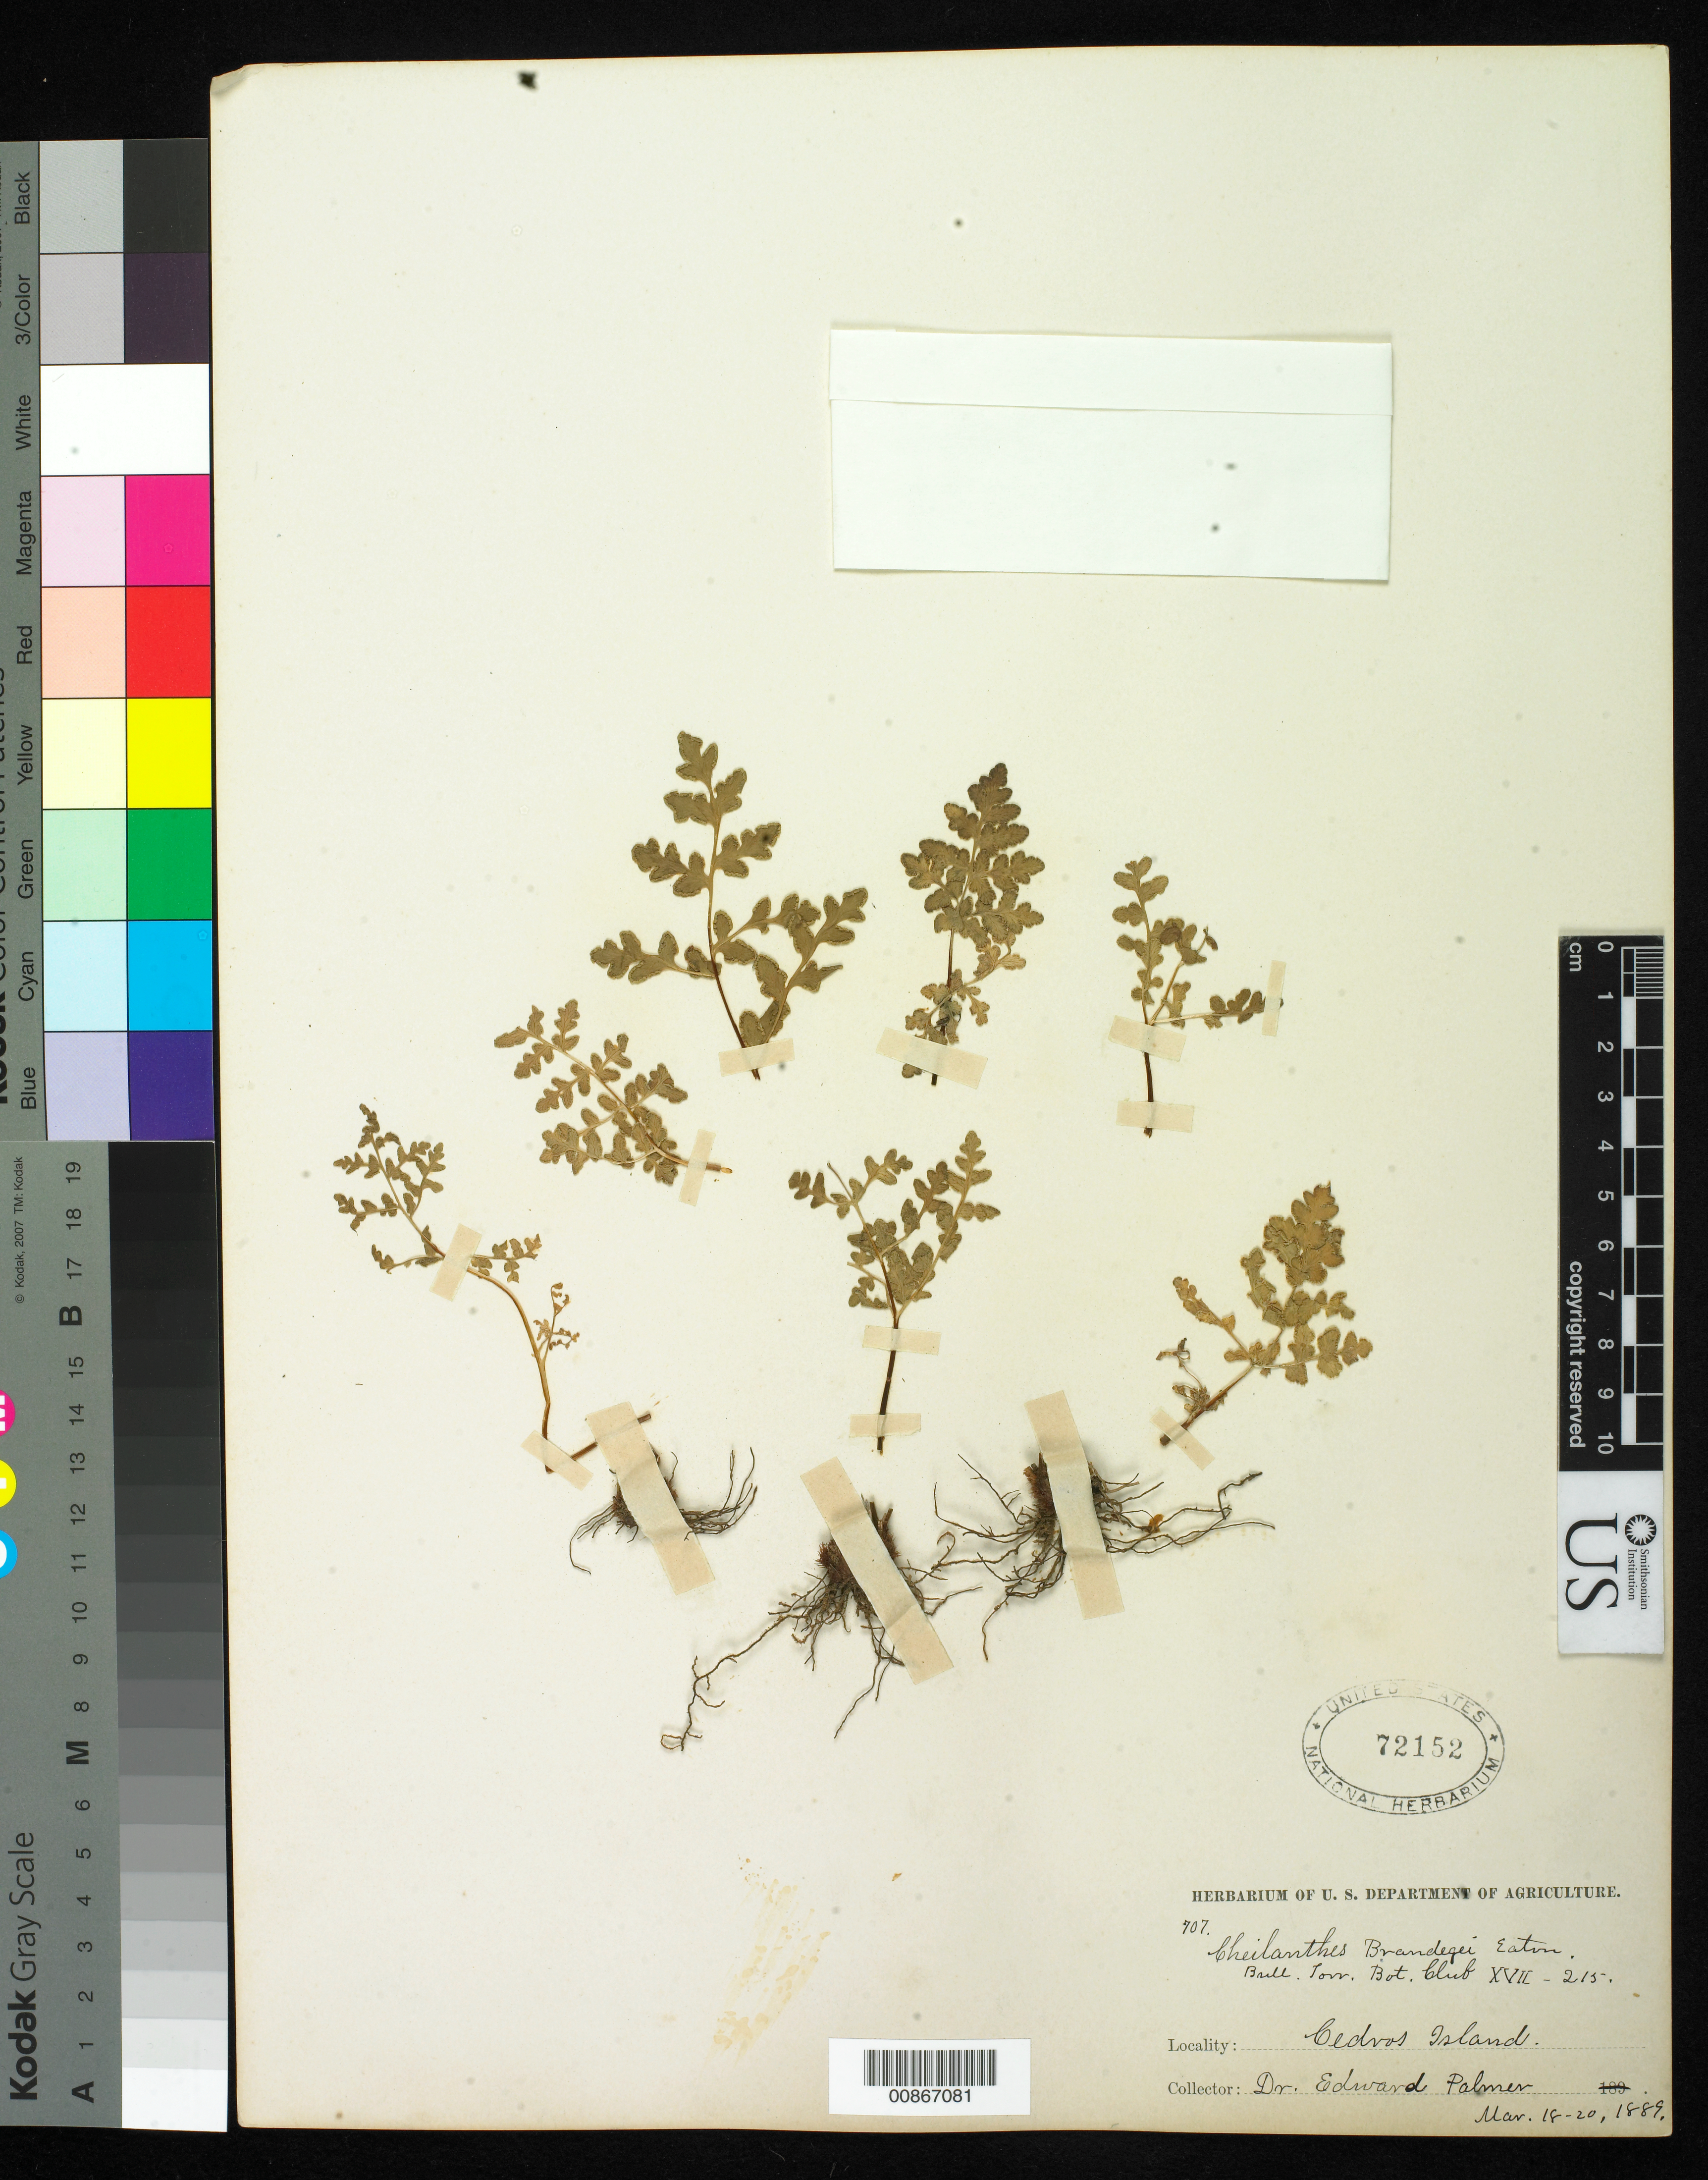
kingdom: Plantae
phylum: Tracheophyta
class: Polypodiopsida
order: Polypodiales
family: Pteridaceae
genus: Cheilanthes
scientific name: Cheilanthes brandeegei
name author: D.C. Eaton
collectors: E. Palmer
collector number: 707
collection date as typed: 18 Mar 1889 to 20 Mar 1889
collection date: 1889-03-18/1889-03-20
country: Mexico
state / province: Baja California Norte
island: Cedros I.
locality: Cedros Island, Baja California.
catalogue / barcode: US 72152